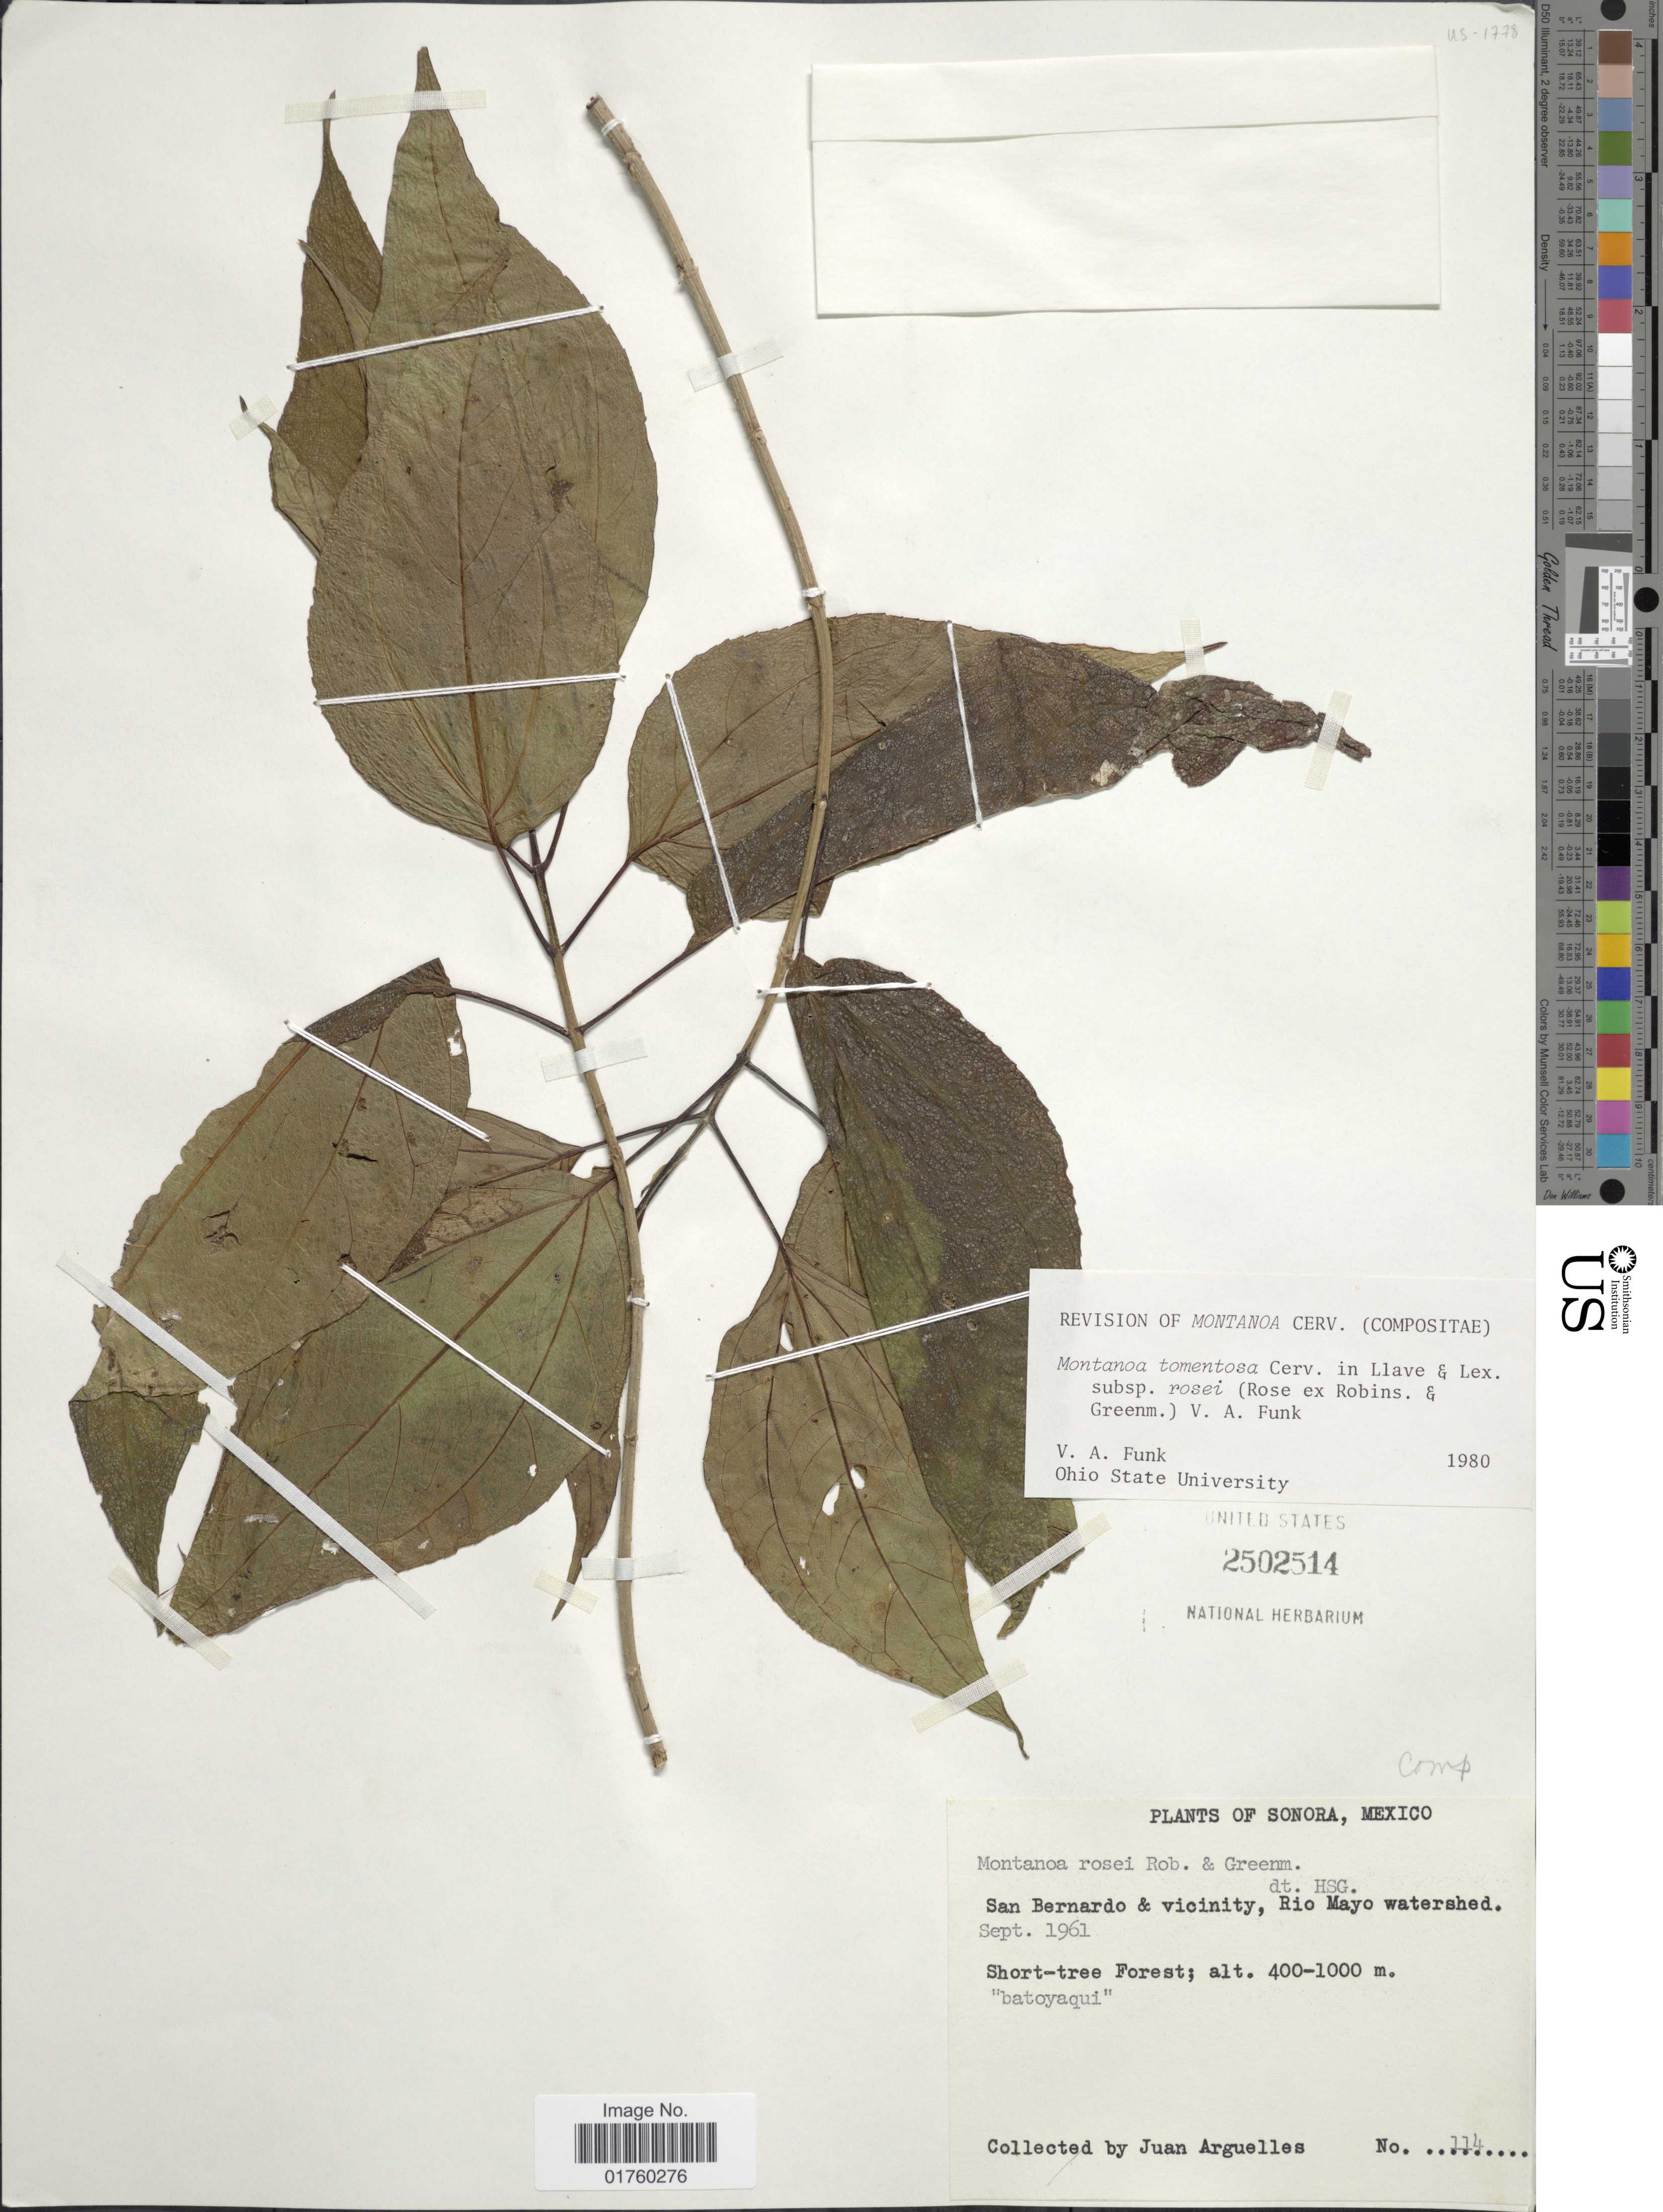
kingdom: Plantae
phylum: Tracheophyta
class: Magnoliopsida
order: Asterales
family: Asteraceae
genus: Montanoa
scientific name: Montanoa tomentosa subsp. rosei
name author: Cerv.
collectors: J. Arguelles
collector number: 114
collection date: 1961-09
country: Mexico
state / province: Sonora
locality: San Bernardo & vicinity, Rio Mayo watershed.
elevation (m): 400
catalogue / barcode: US 2502514